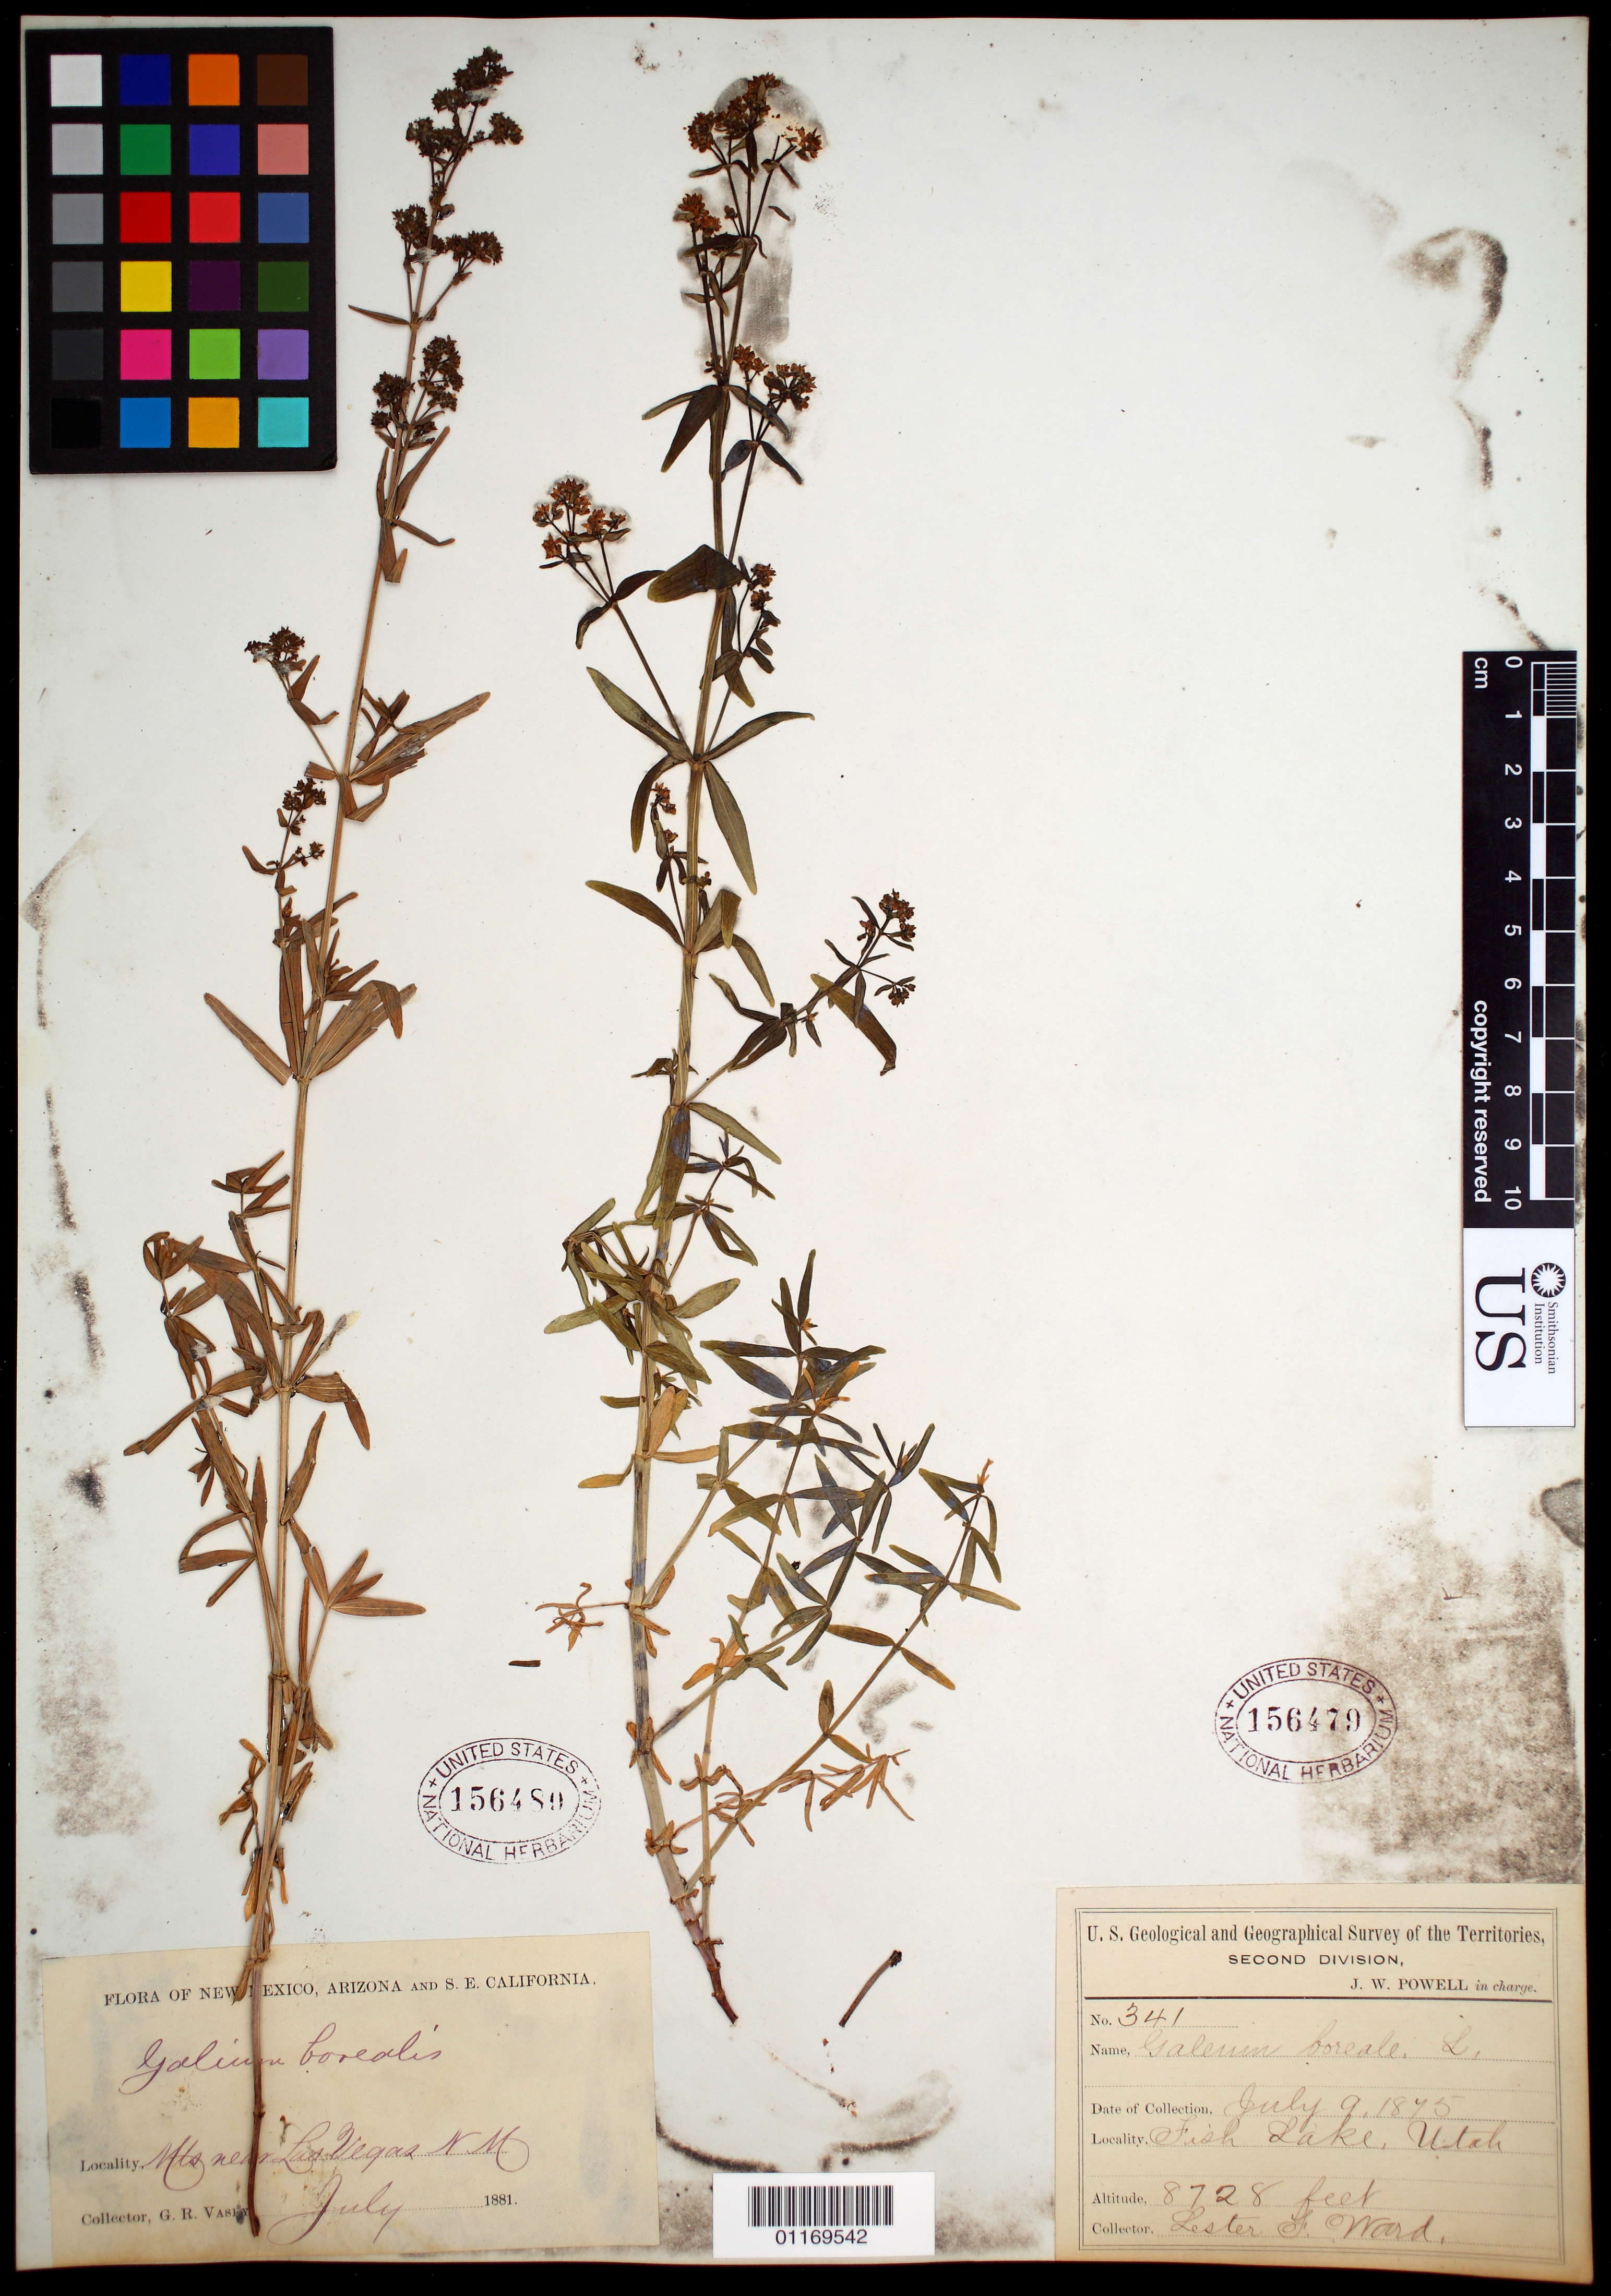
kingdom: Plantae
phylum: Tracheophyta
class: Magnoliopsida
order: Gentianales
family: Rubiaceae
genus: Galium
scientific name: Galium boreale L.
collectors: G. R. Vasey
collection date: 1881-07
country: United States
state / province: New Mexico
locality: Mts near Las Vegas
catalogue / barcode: US 156480